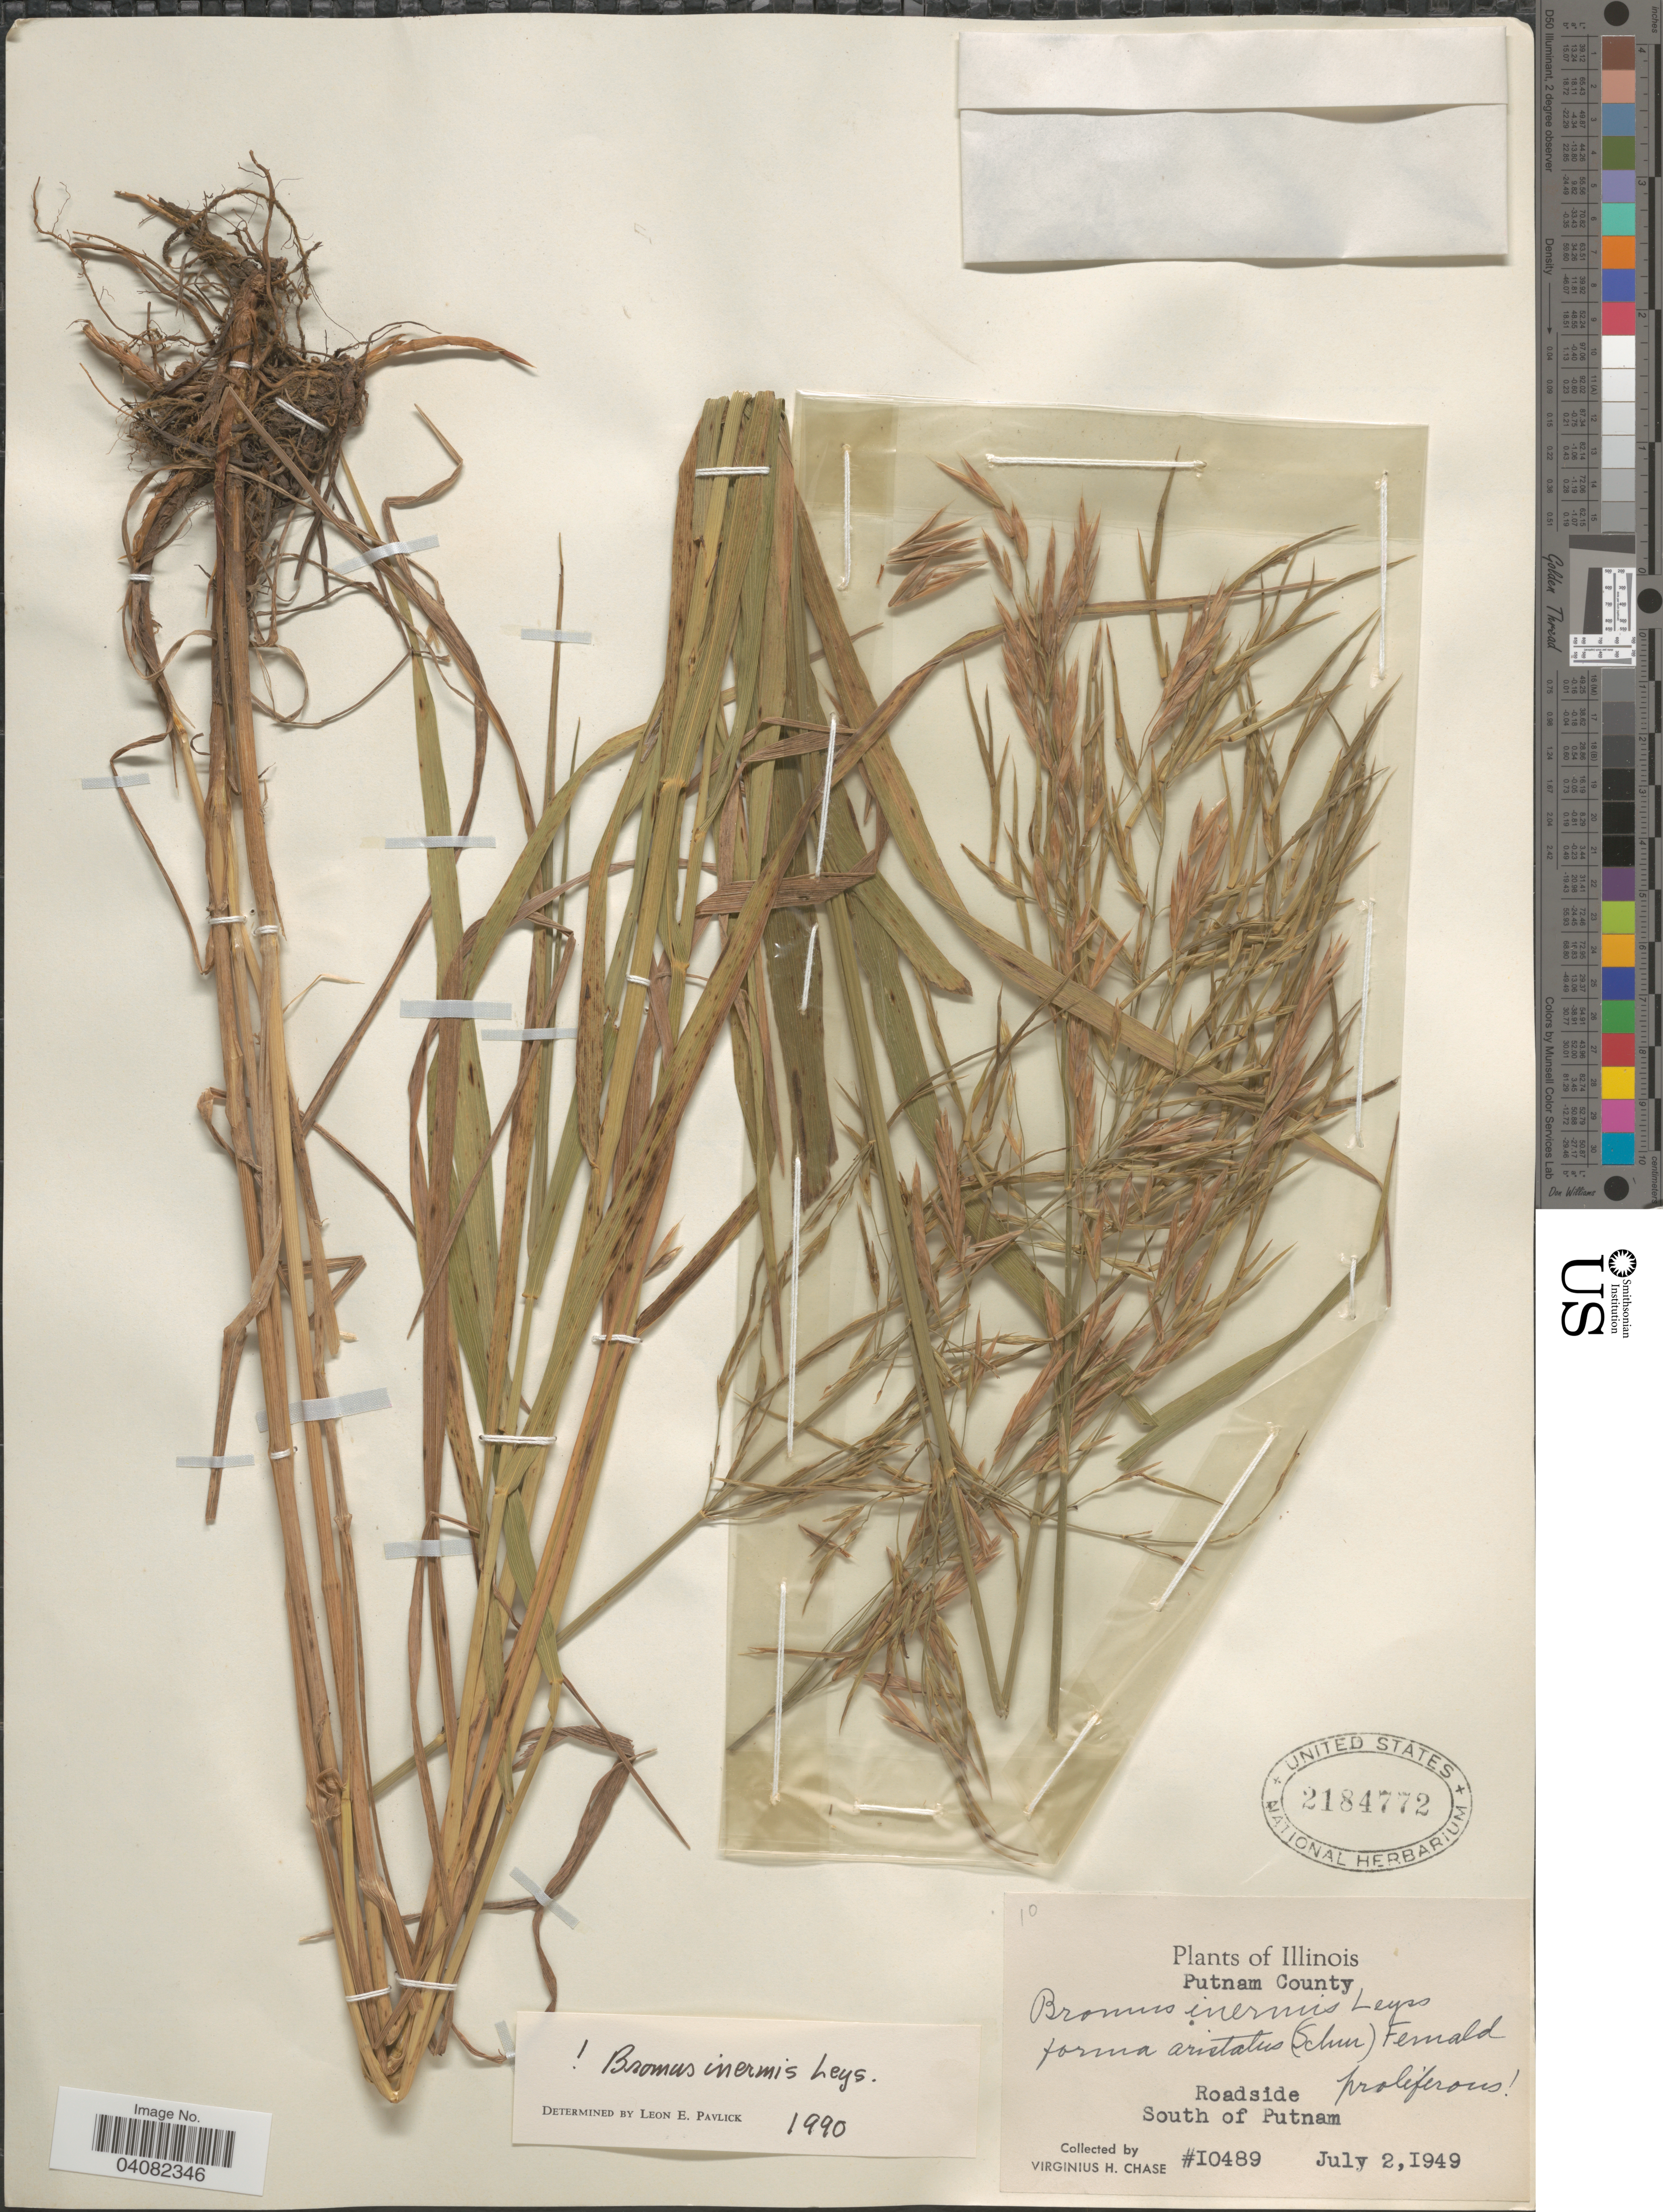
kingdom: Plantae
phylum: Tracheophyta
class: Liliopsida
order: Poales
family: Poaceae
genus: Bromus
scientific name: Bromus inermis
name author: Leyss.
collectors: V. H. Chase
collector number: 10489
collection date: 1949-07-02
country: United States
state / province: Illinois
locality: Putnam County. Roadside. South of Putnam.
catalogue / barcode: US 2184772